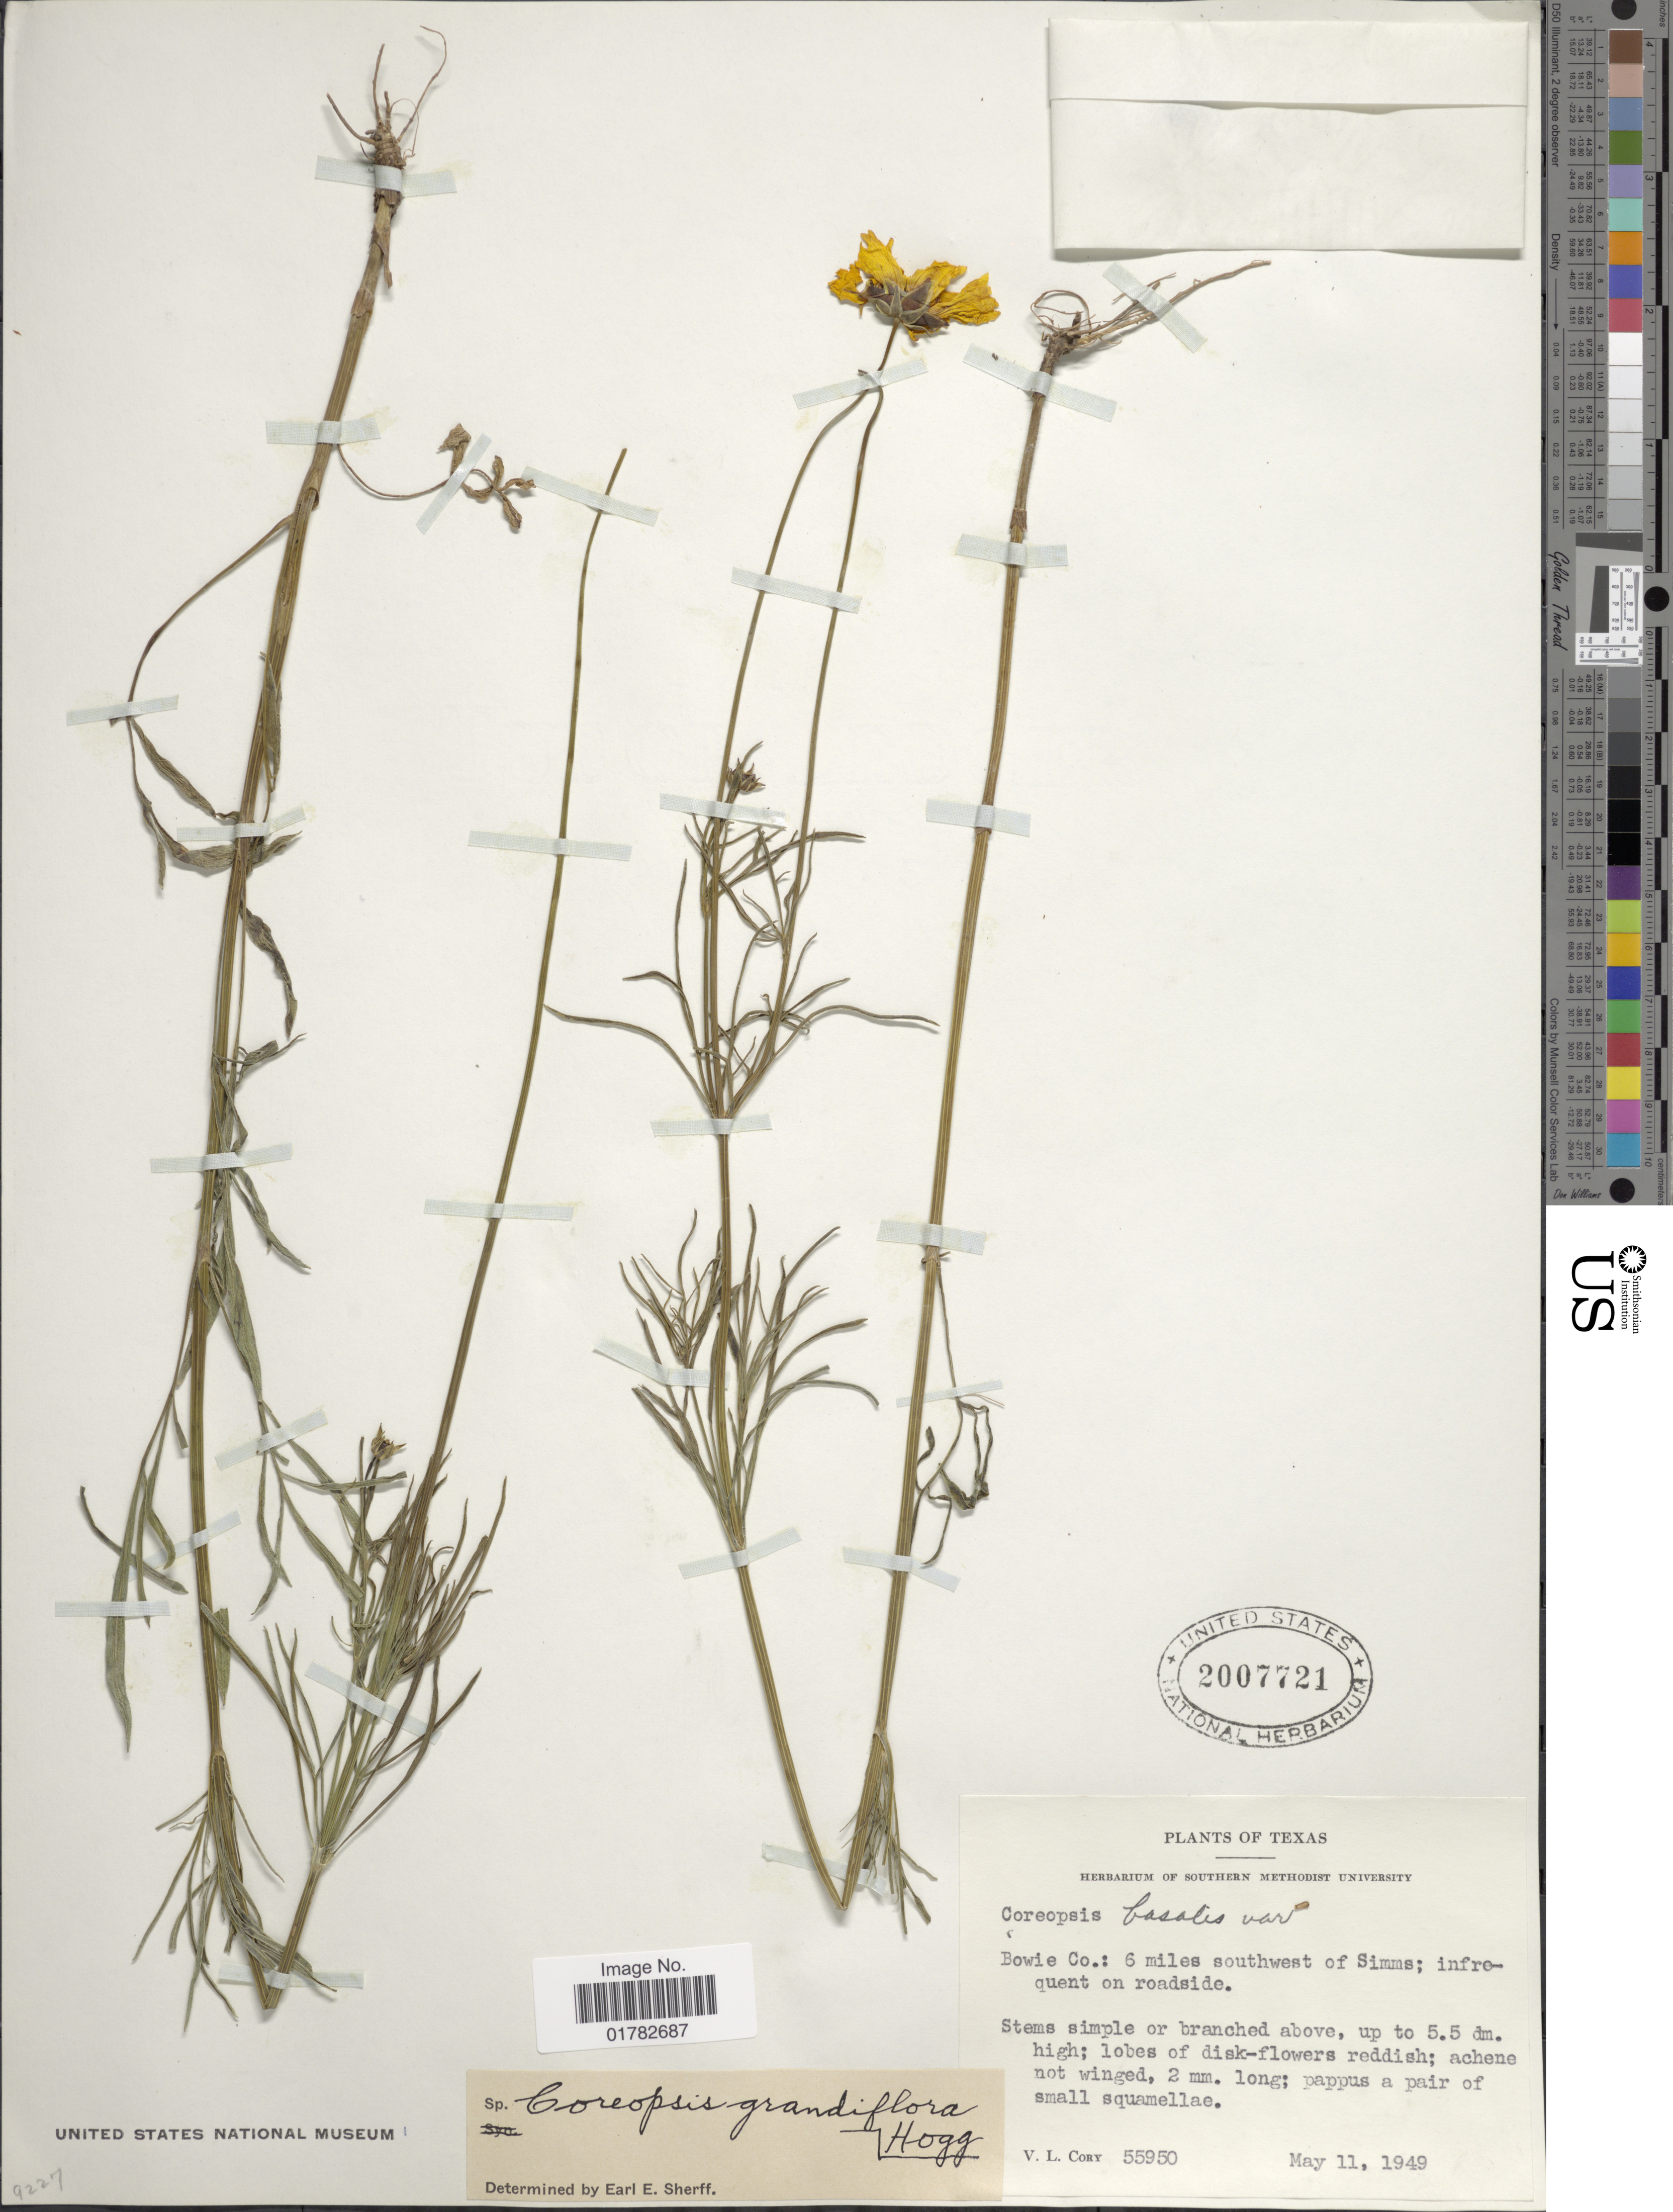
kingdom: Plantae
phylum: Tracheophyta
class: Magnoliopsida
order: Asterales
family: Asteraceae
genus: Coreopsis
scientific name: Coreopsis grandiflora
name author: Nutt.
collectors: V. Cory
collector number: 55950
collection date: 1949-05-11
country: United States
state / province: Texas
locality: Bowie Co.: 6 miles southwest of Suimms; infrequent on roadside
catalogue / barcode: US 2007721